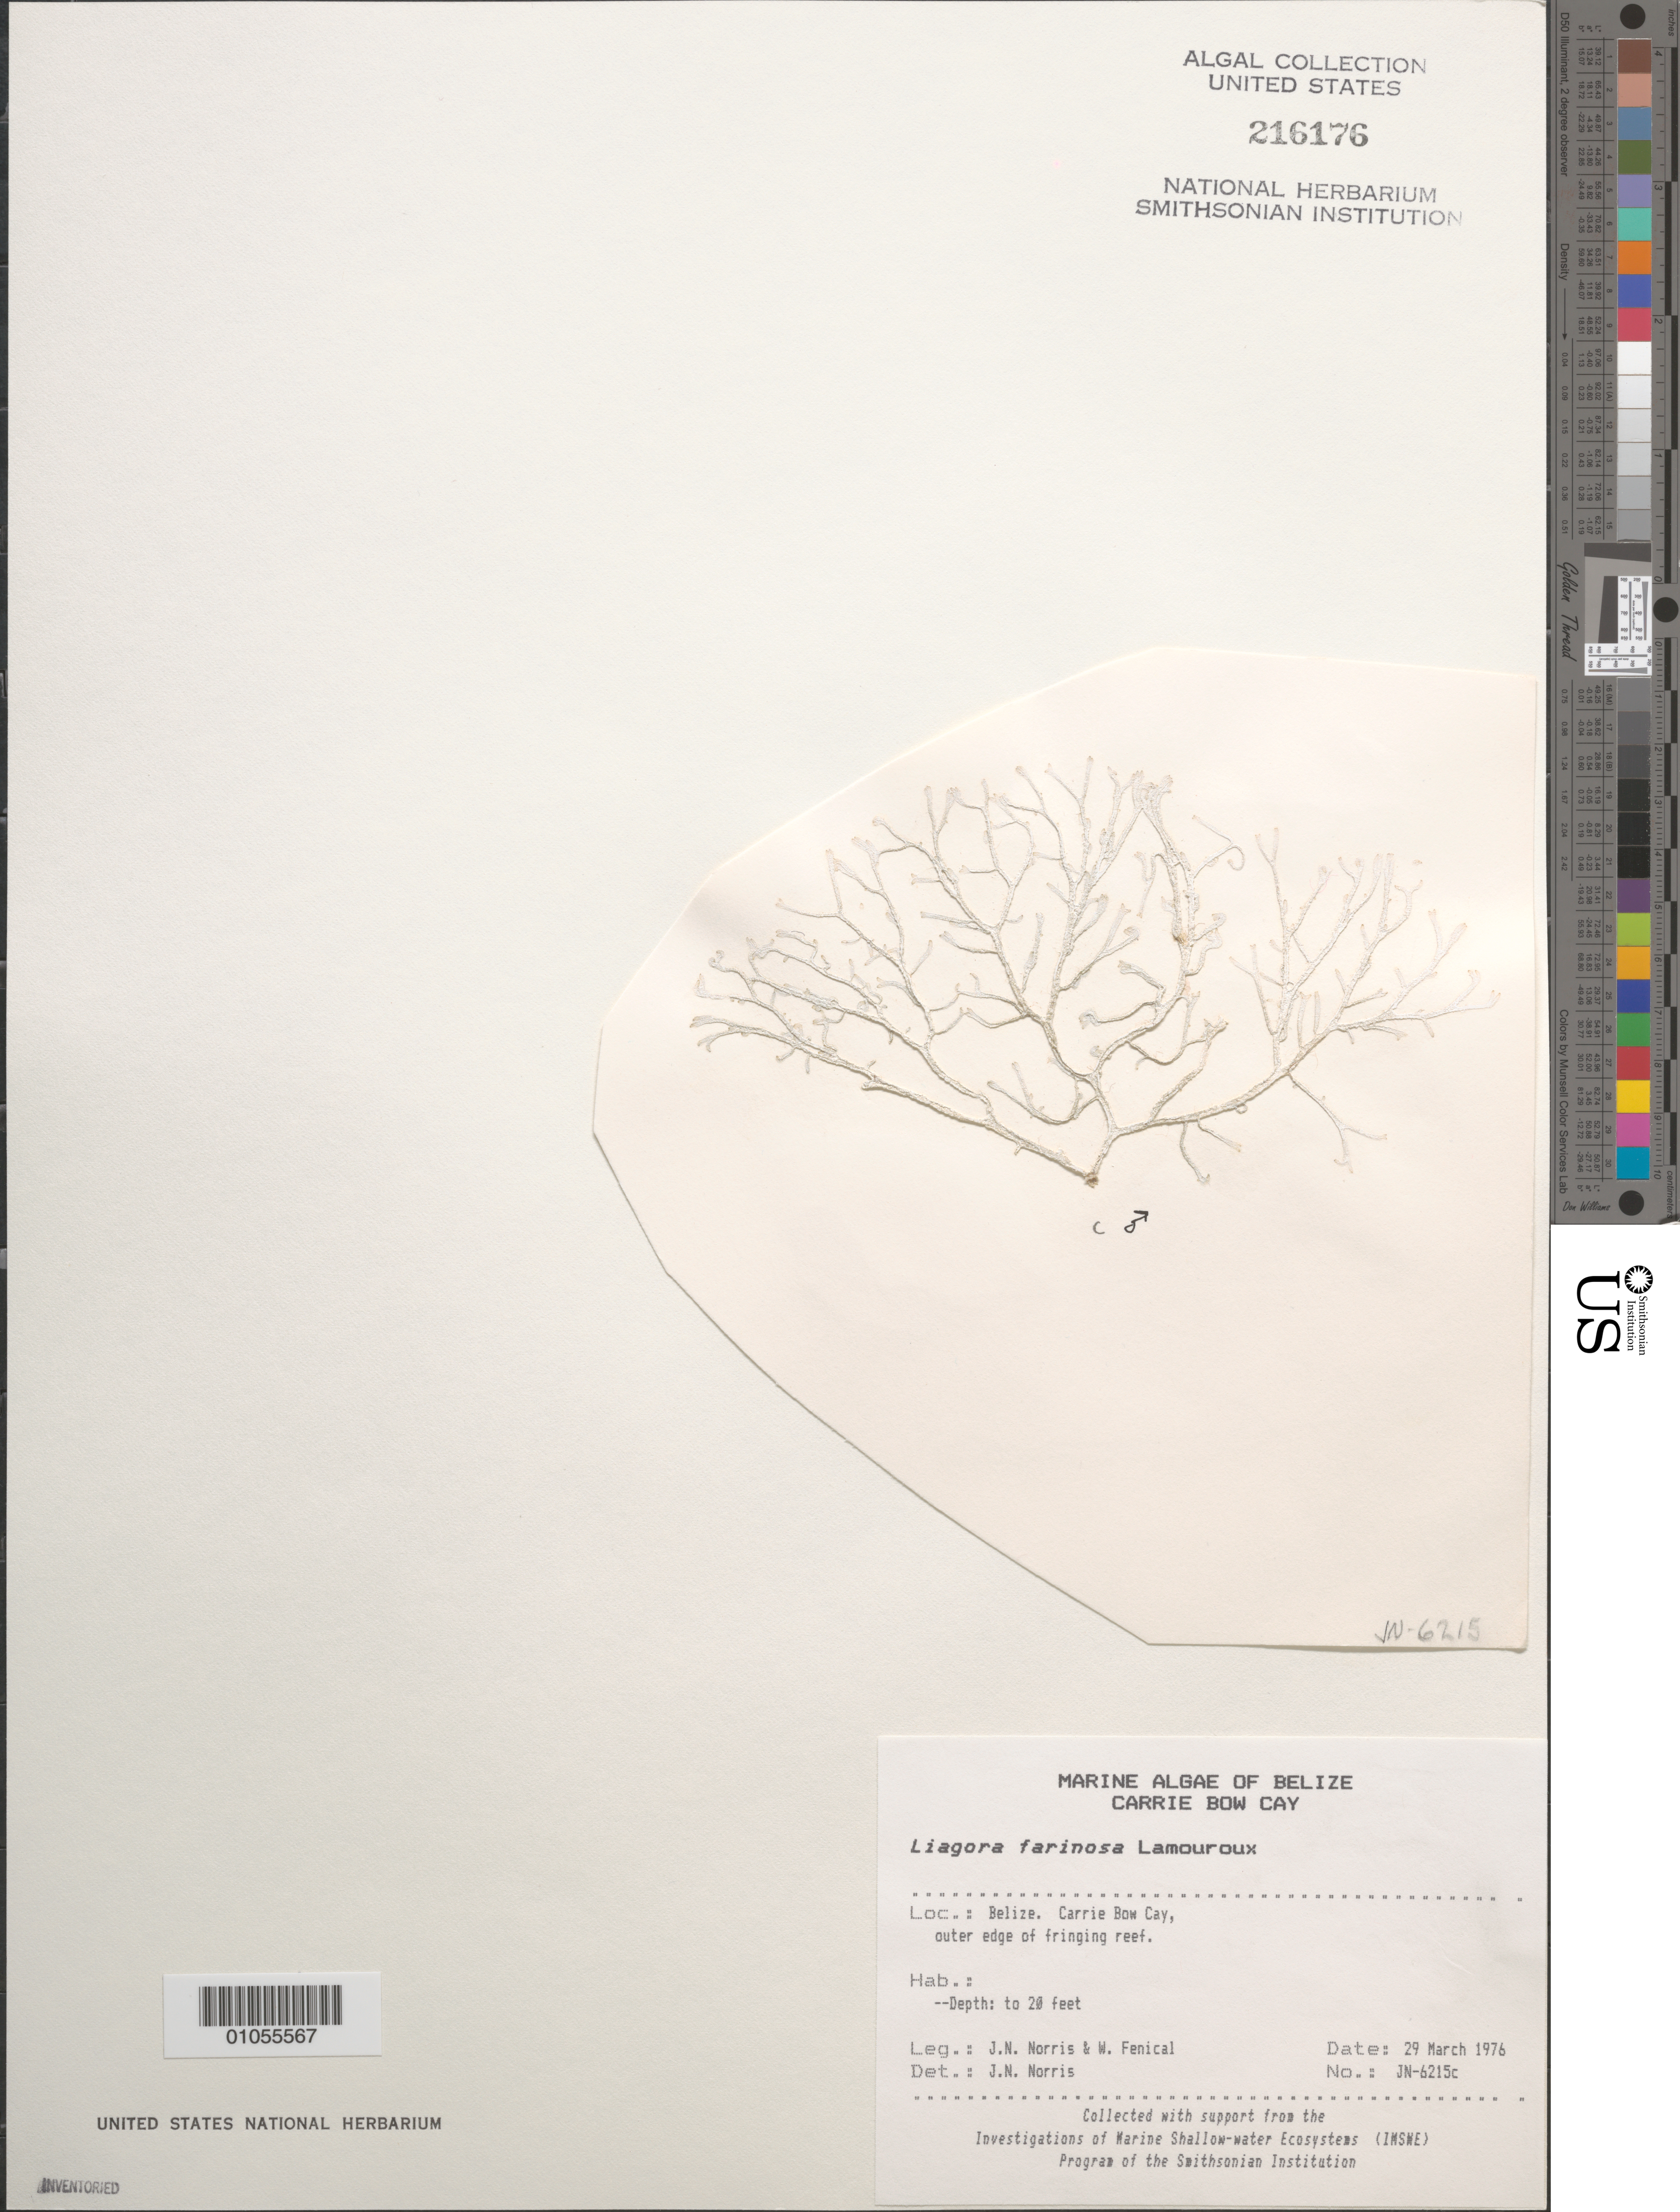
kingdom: Plantae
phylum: Rhodophyta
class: Florideophyceae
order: Nemaliales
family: Liagoraceae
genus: Liagora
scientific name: Liagora farinosa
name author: J.V.Lamouroux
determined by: Norris, James N.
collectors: J. N. Norris & W. Fenical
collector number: JN-6215C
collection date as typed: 29 Mar 1976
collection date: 1976-03-29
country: Belize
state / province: Stann Creek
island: Carrie Bow Cay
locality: Outer edge of fringing reef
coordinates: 16 48'N, 88 05'W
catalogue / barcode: US 216176